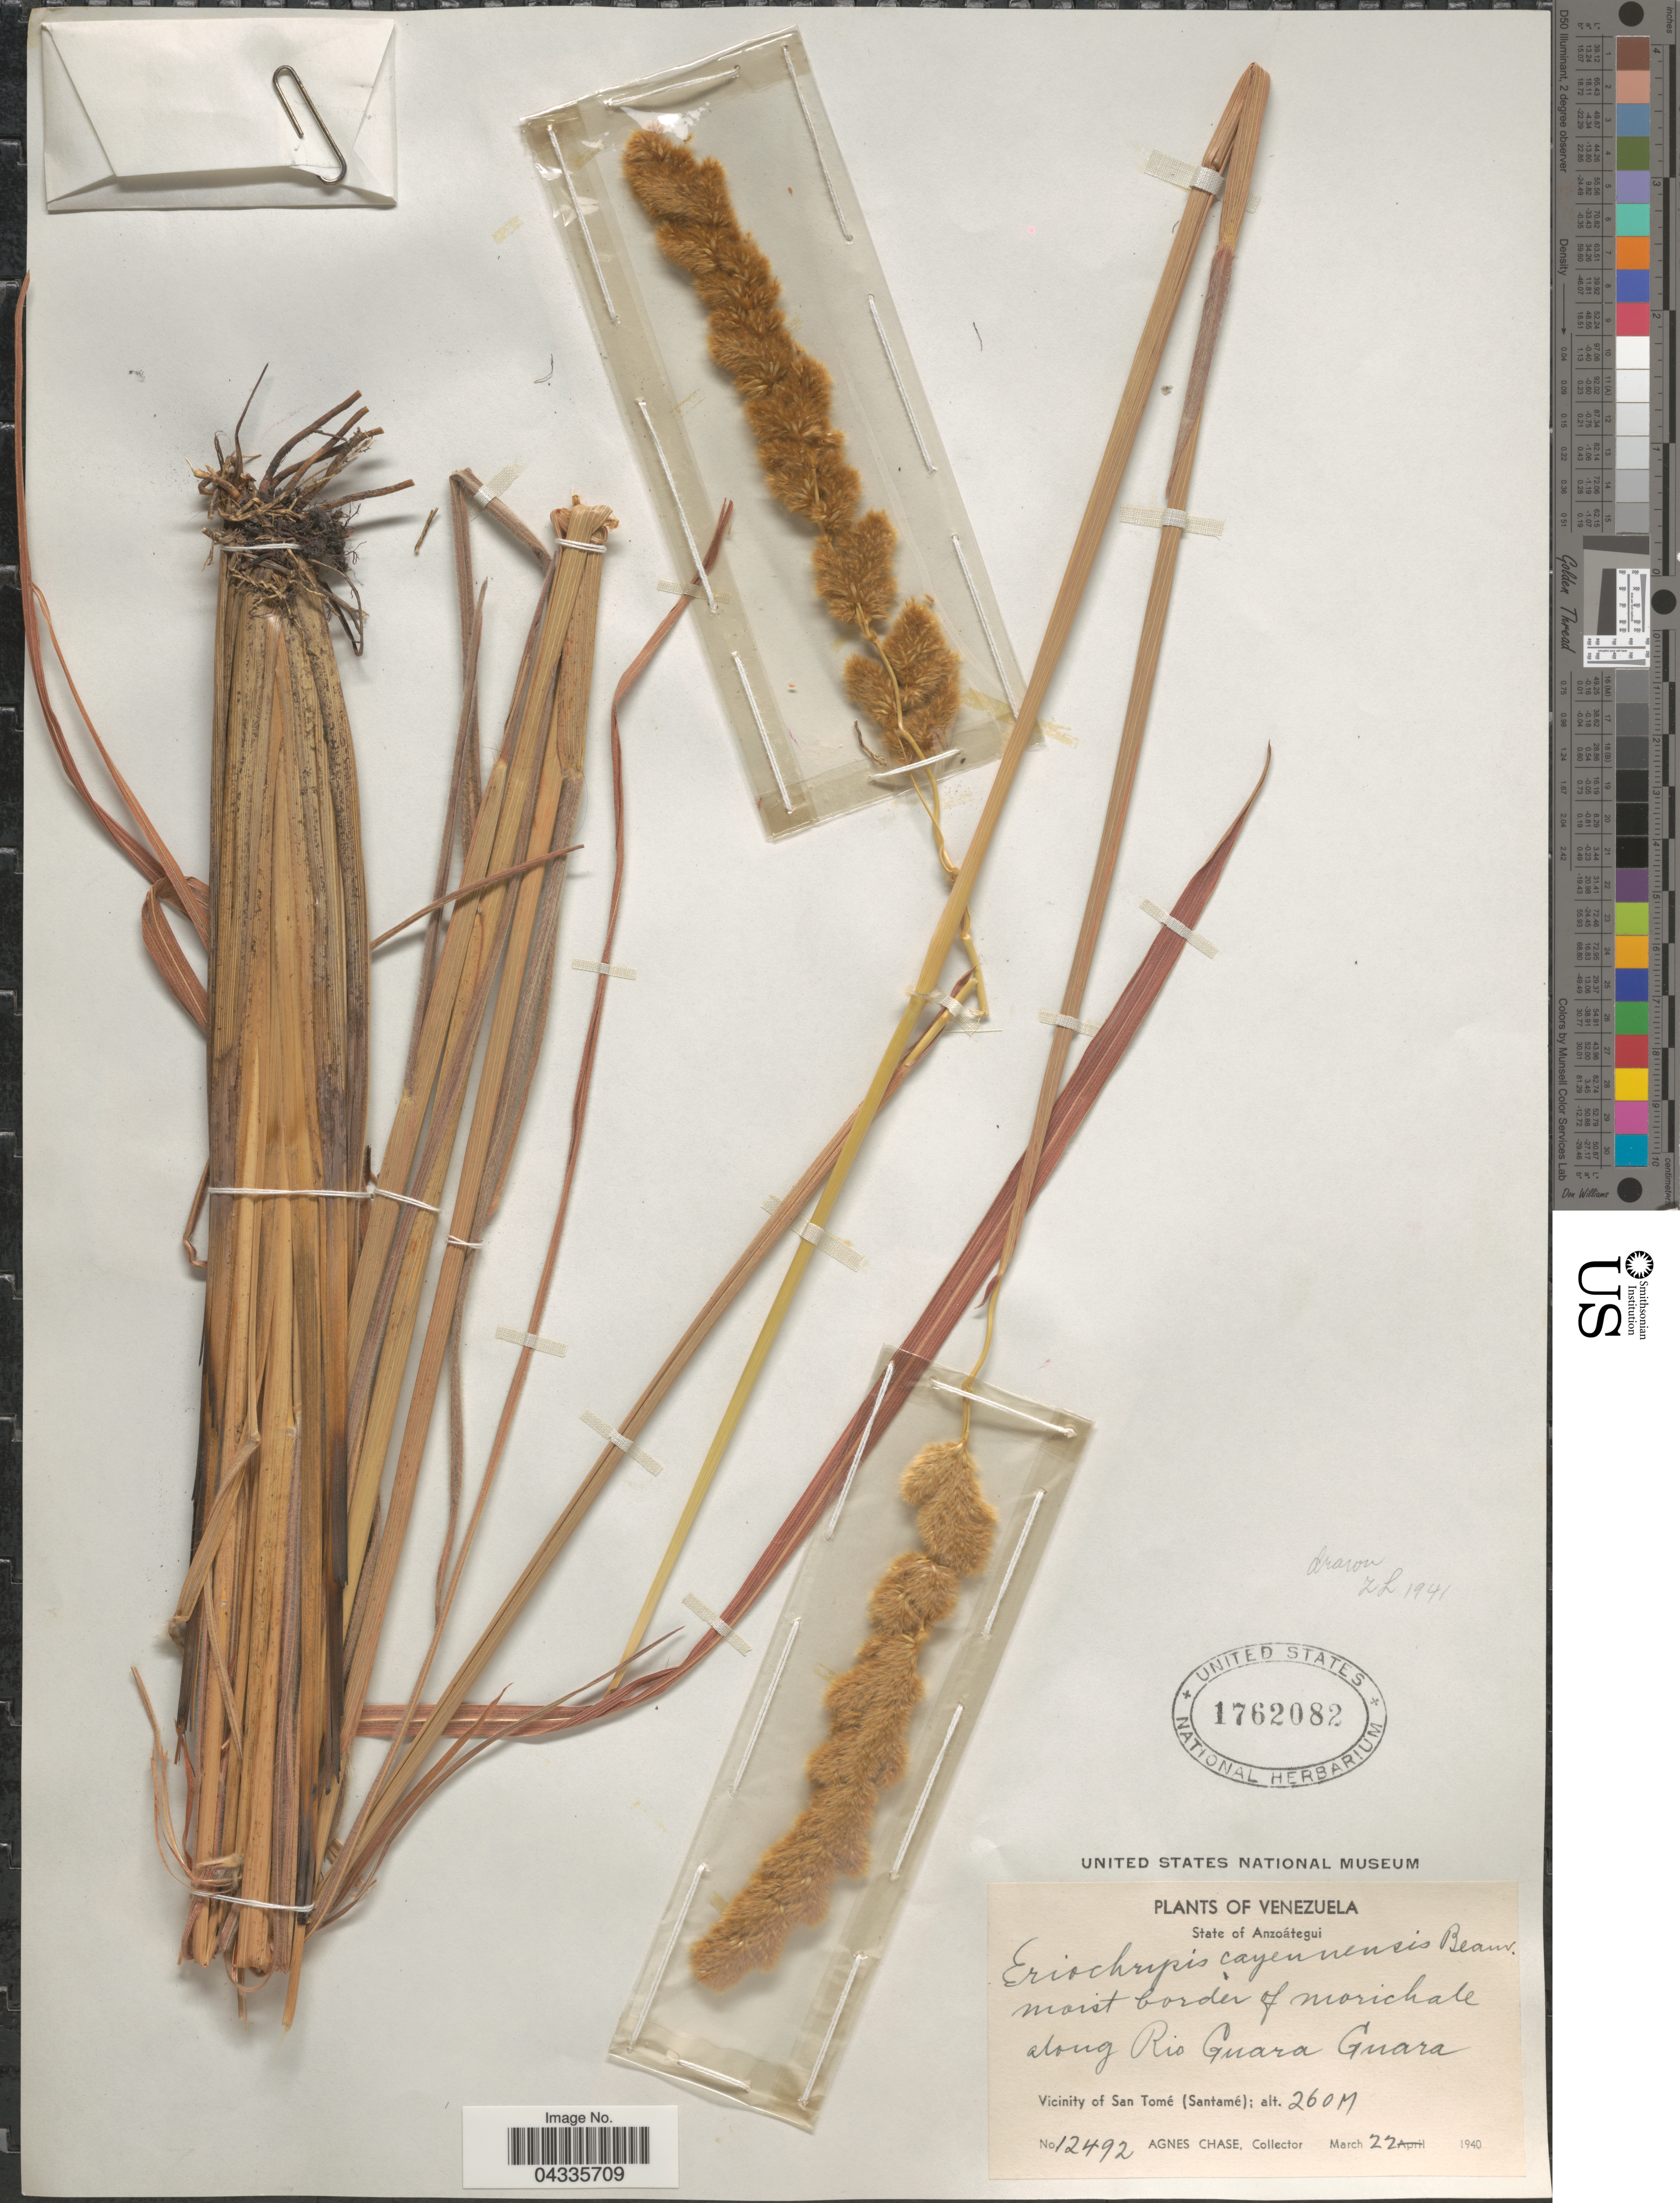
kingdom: Plantae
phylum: Tracheophyta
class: Liliopsida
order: Poales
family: Poaceae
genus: Eriochrysis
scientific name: Eriochrysis cayennensis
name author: P. Beauv.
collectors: A. Chase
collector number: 12492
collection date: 1940-03-22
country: Venezuela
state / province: Anzoategui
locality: Moist border of morichale along Rio Guara Guara. Vicinity of San Tomé (Santamé).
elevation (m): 260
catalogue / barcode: US 1762082